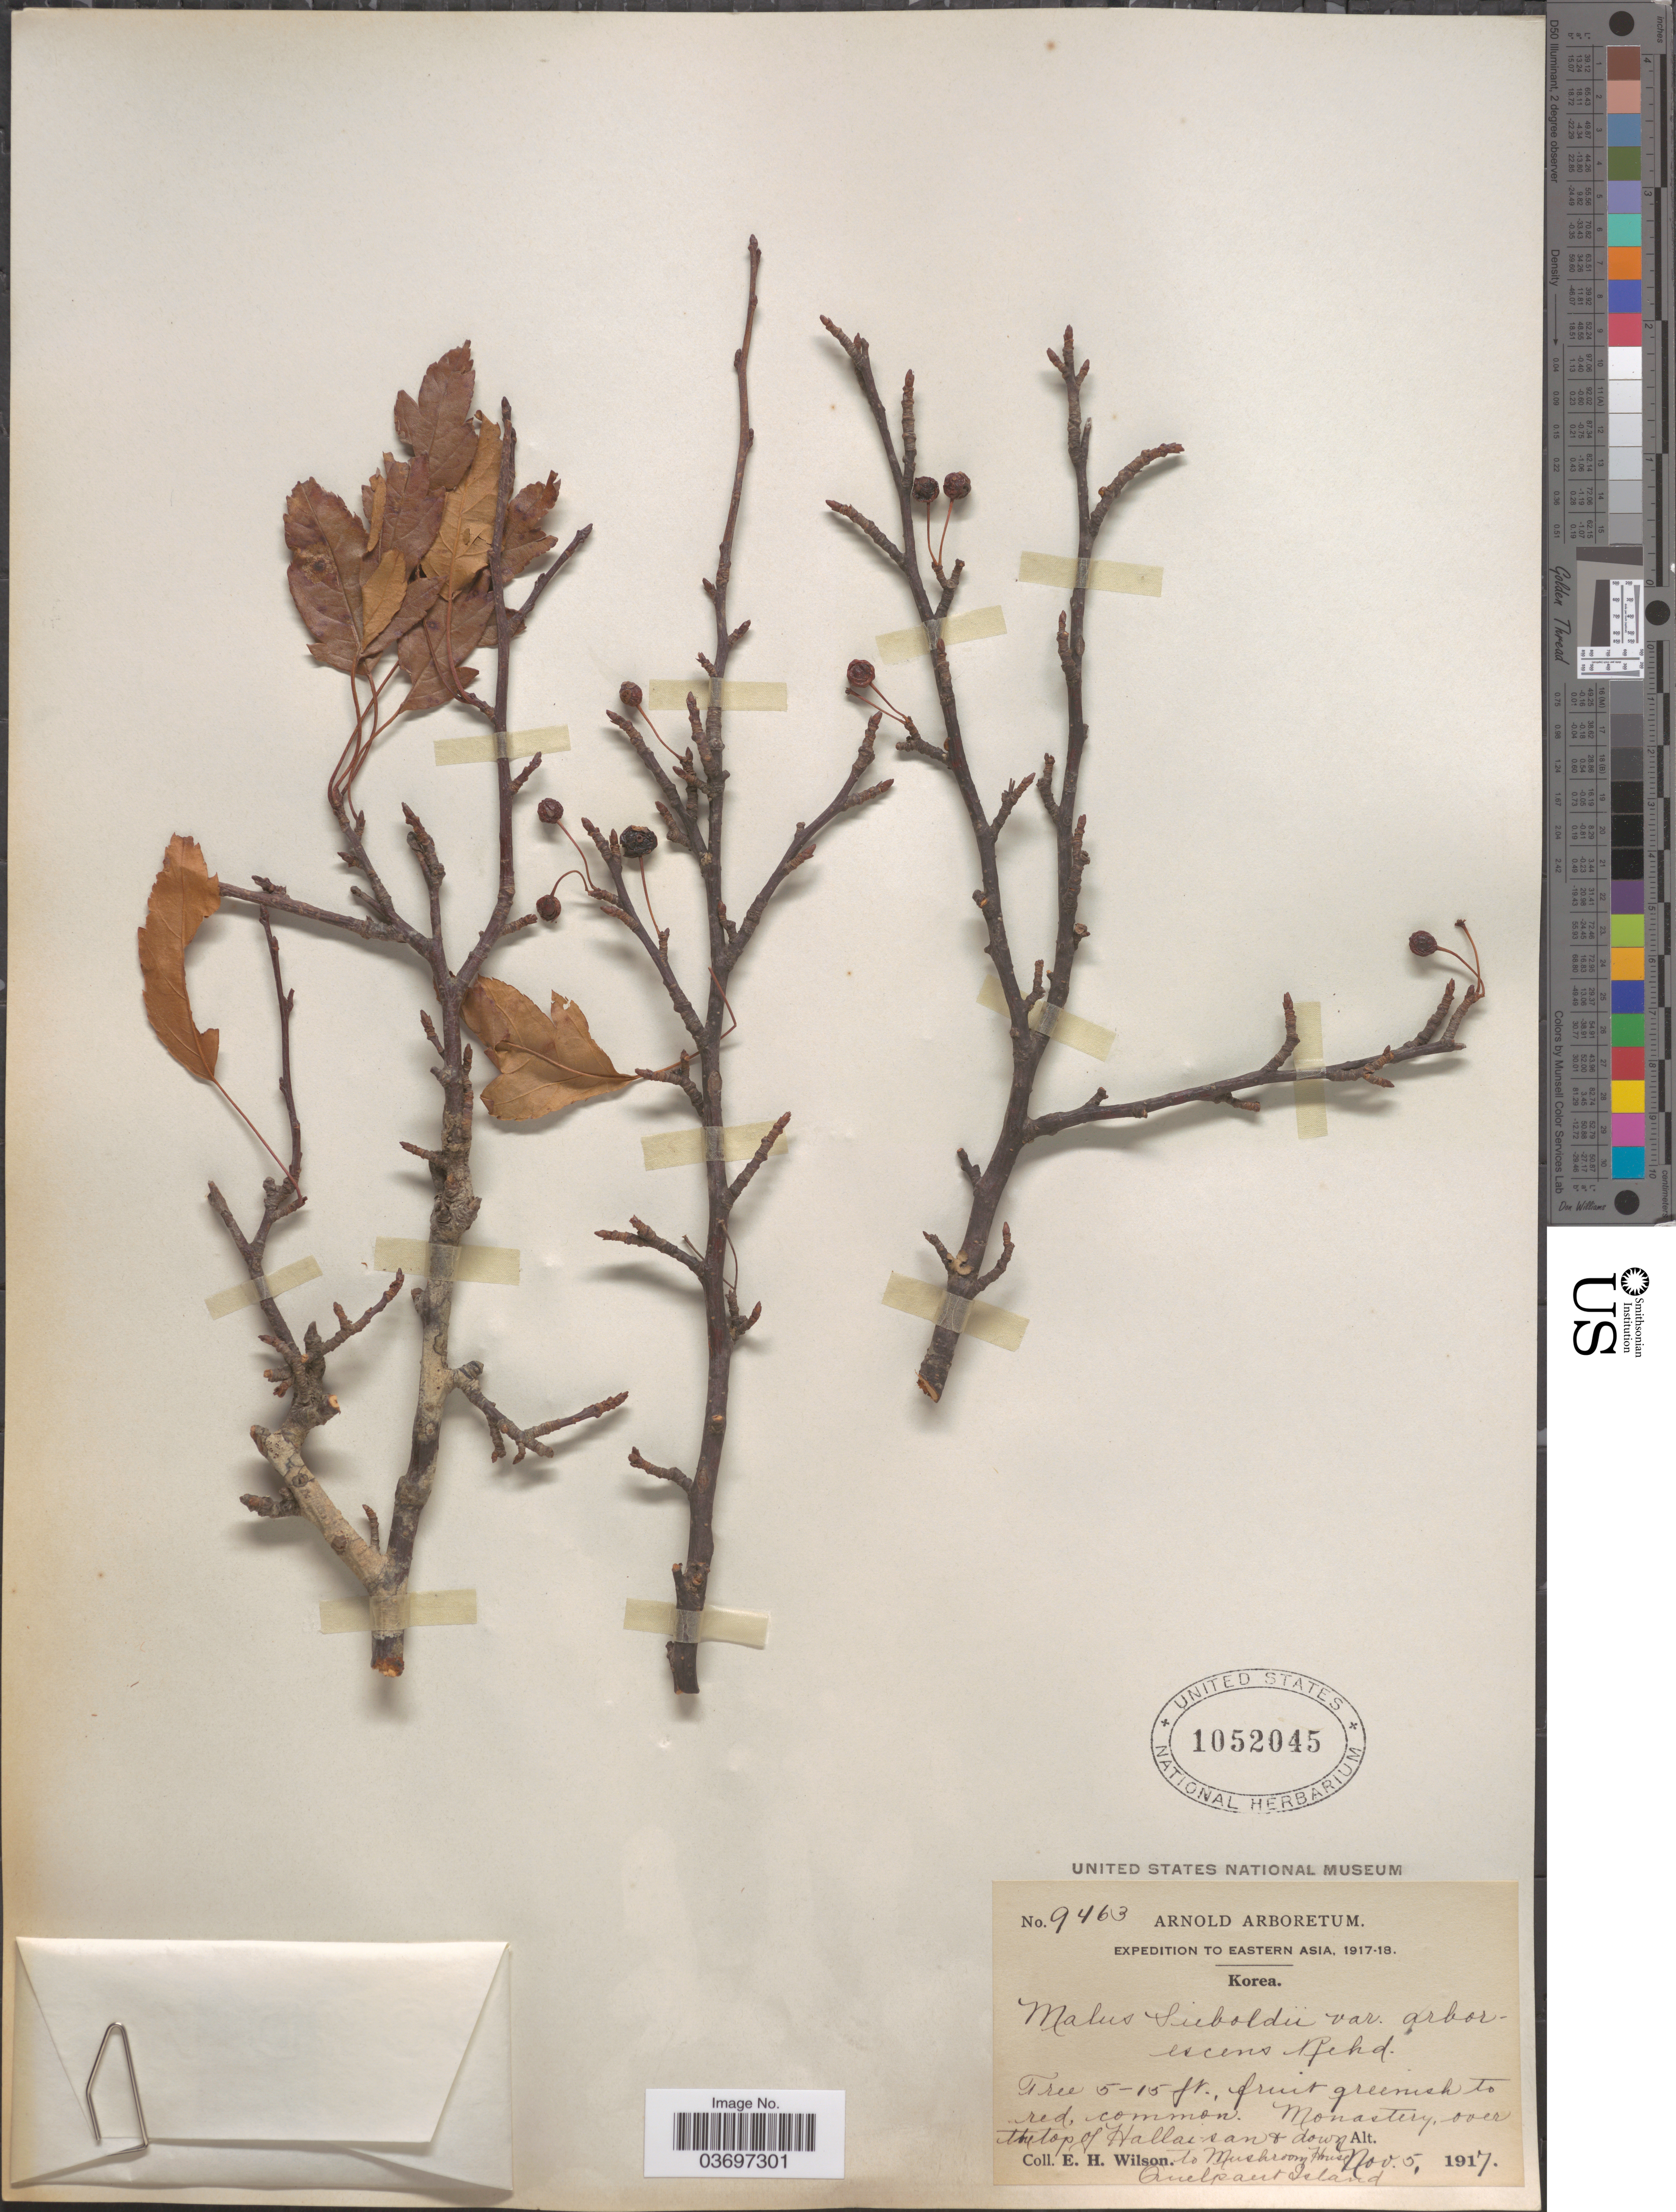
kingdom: Plantae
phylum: Tracheophyta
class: Magnoliopsida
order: Rosales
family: Rosaceae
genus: Malus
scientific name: Malus sieboldii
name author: Rehder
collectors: E. Wilson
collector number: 9463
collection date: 1917-11-05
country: South Korea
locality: Eastern Asia. Korea. Monastery over the top of Hallai-san & down to Mushroom House. Quelpaert Island.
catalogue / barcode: US 1052045